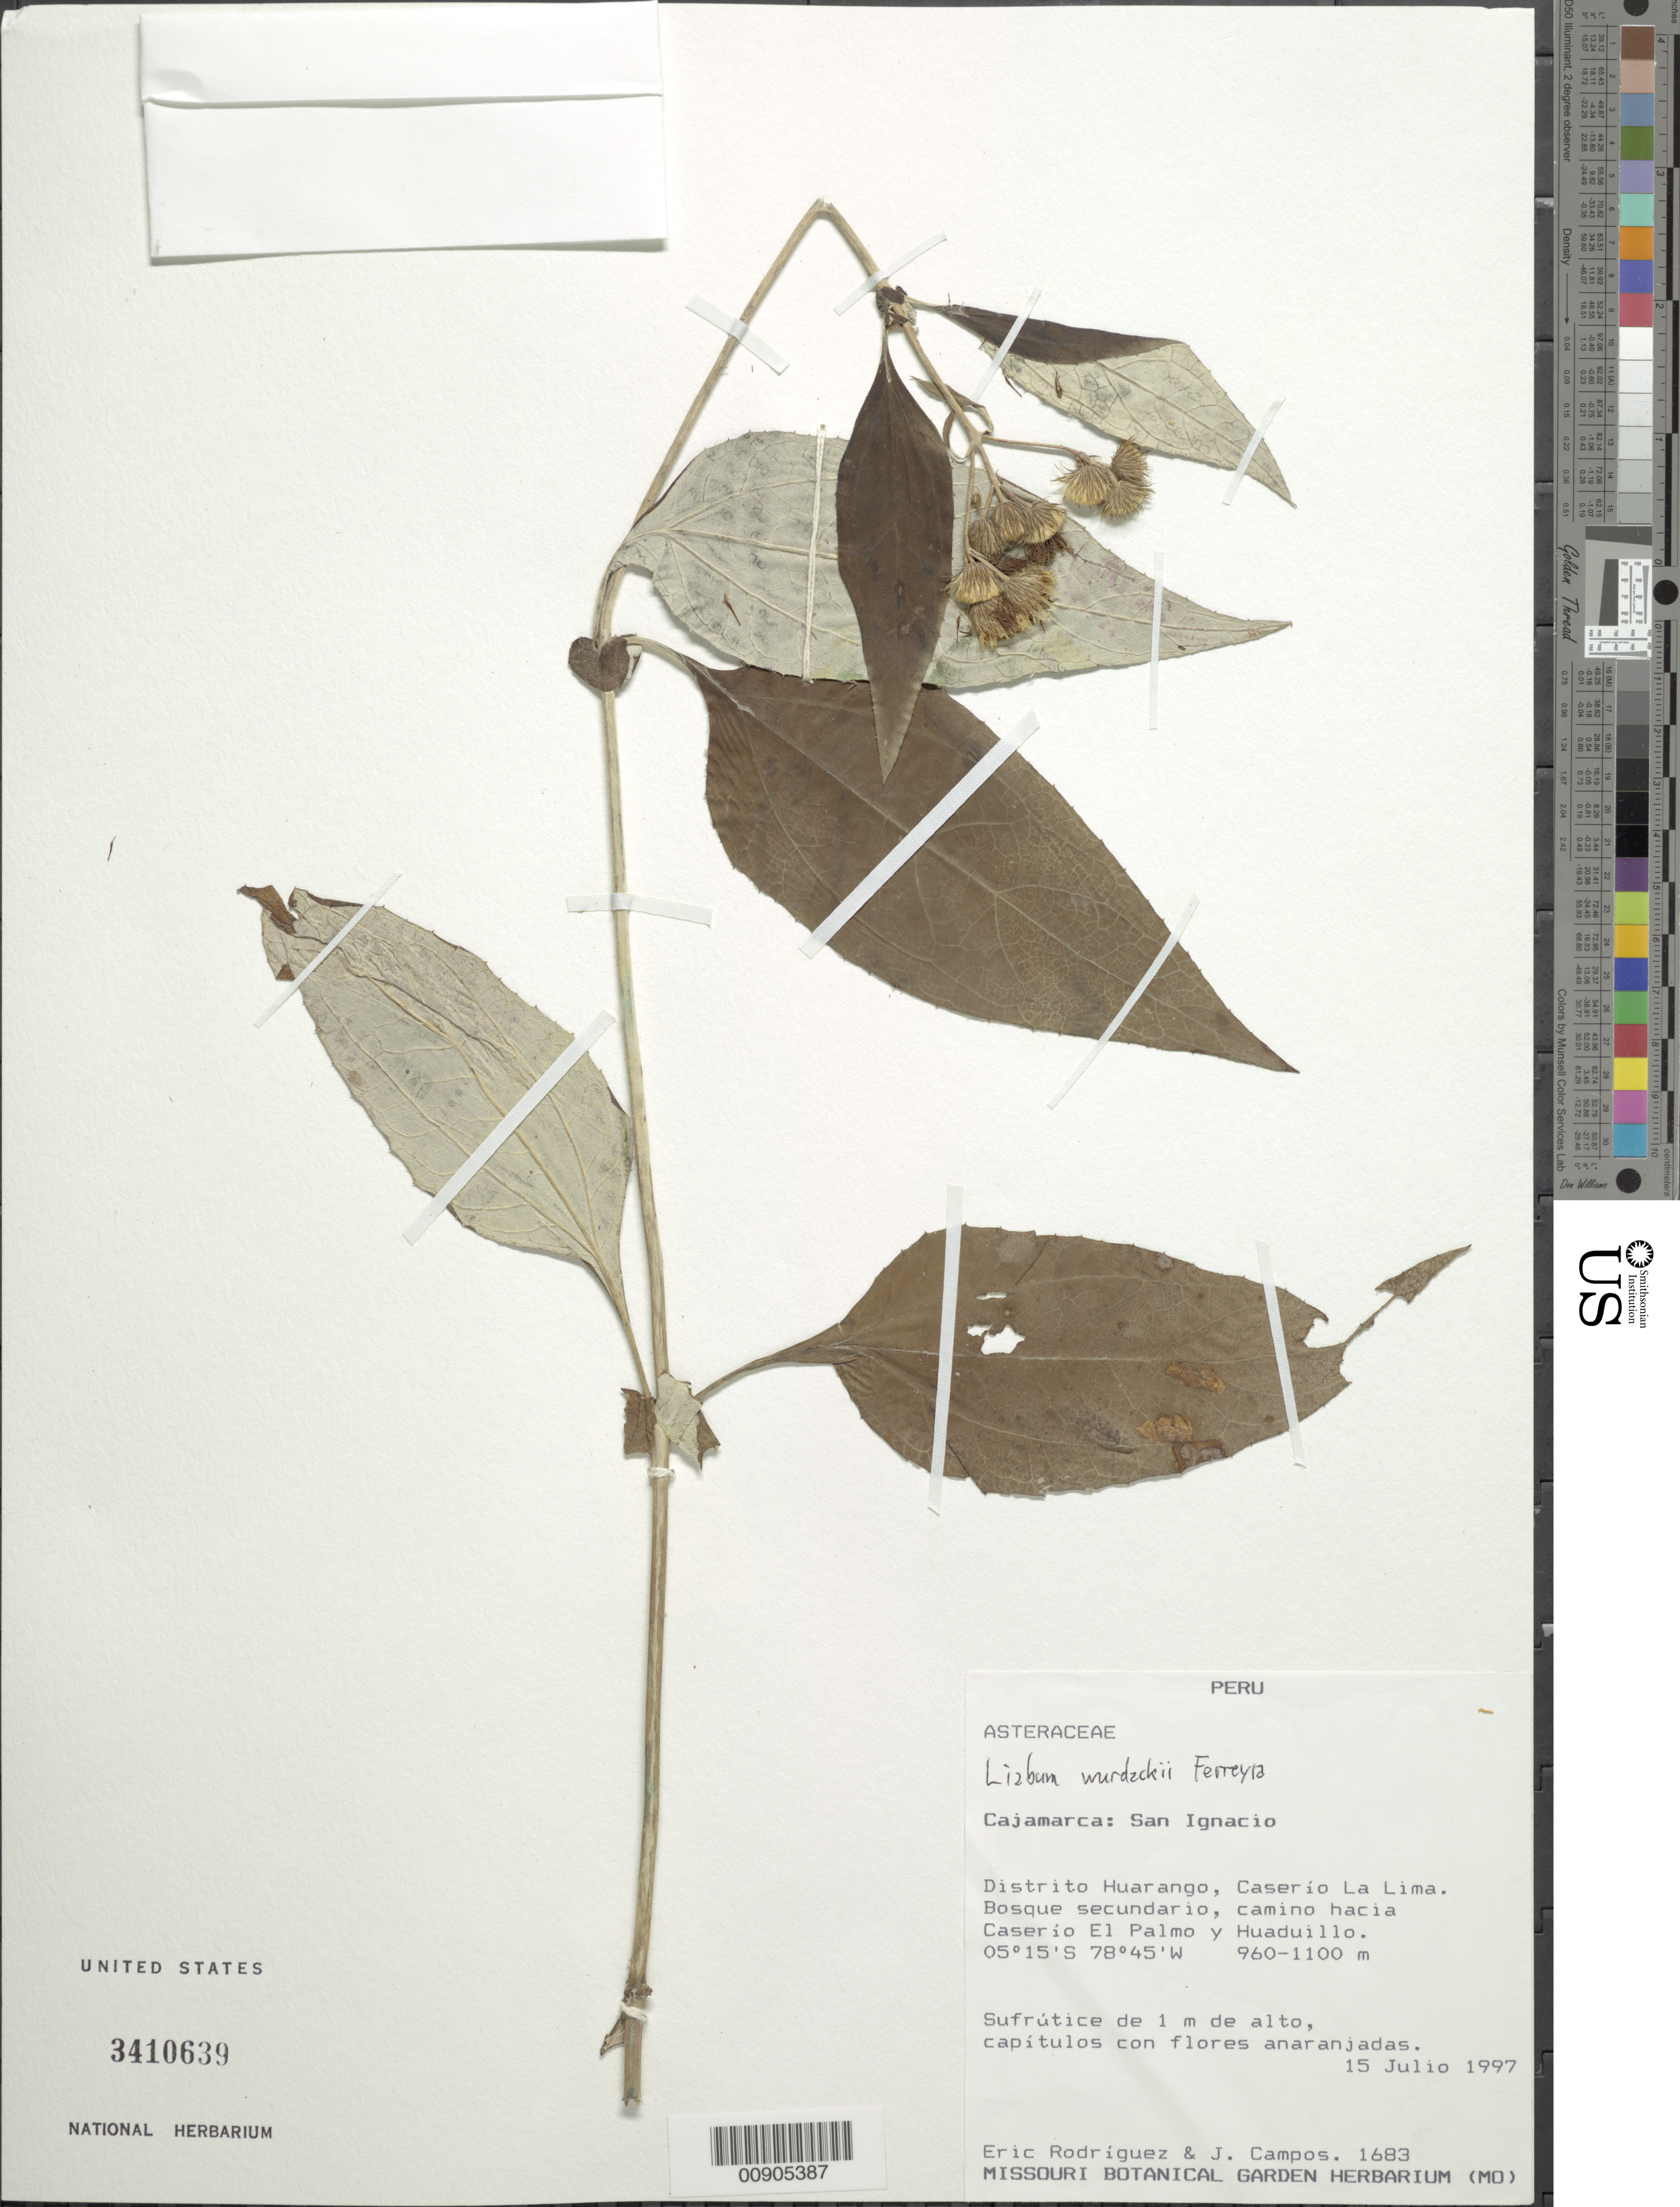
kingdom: Plantae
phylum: Tracheophyta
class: Magnoliopsida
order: Asterales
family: Asteraceae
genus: Liabum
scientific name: Liabum wurdackii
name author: Ferreyra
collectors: E. Rodriguez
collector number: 1683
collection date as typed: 15 July 1997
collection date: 1997-07-15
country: Peru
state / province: Cajamarca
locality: Prov. San Ignacio, Dist. Huarango, Caserío La Lima, Caserío El Palmo y Huaduillo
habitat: Bosque secundario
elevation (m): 960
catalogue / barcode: US 3410639